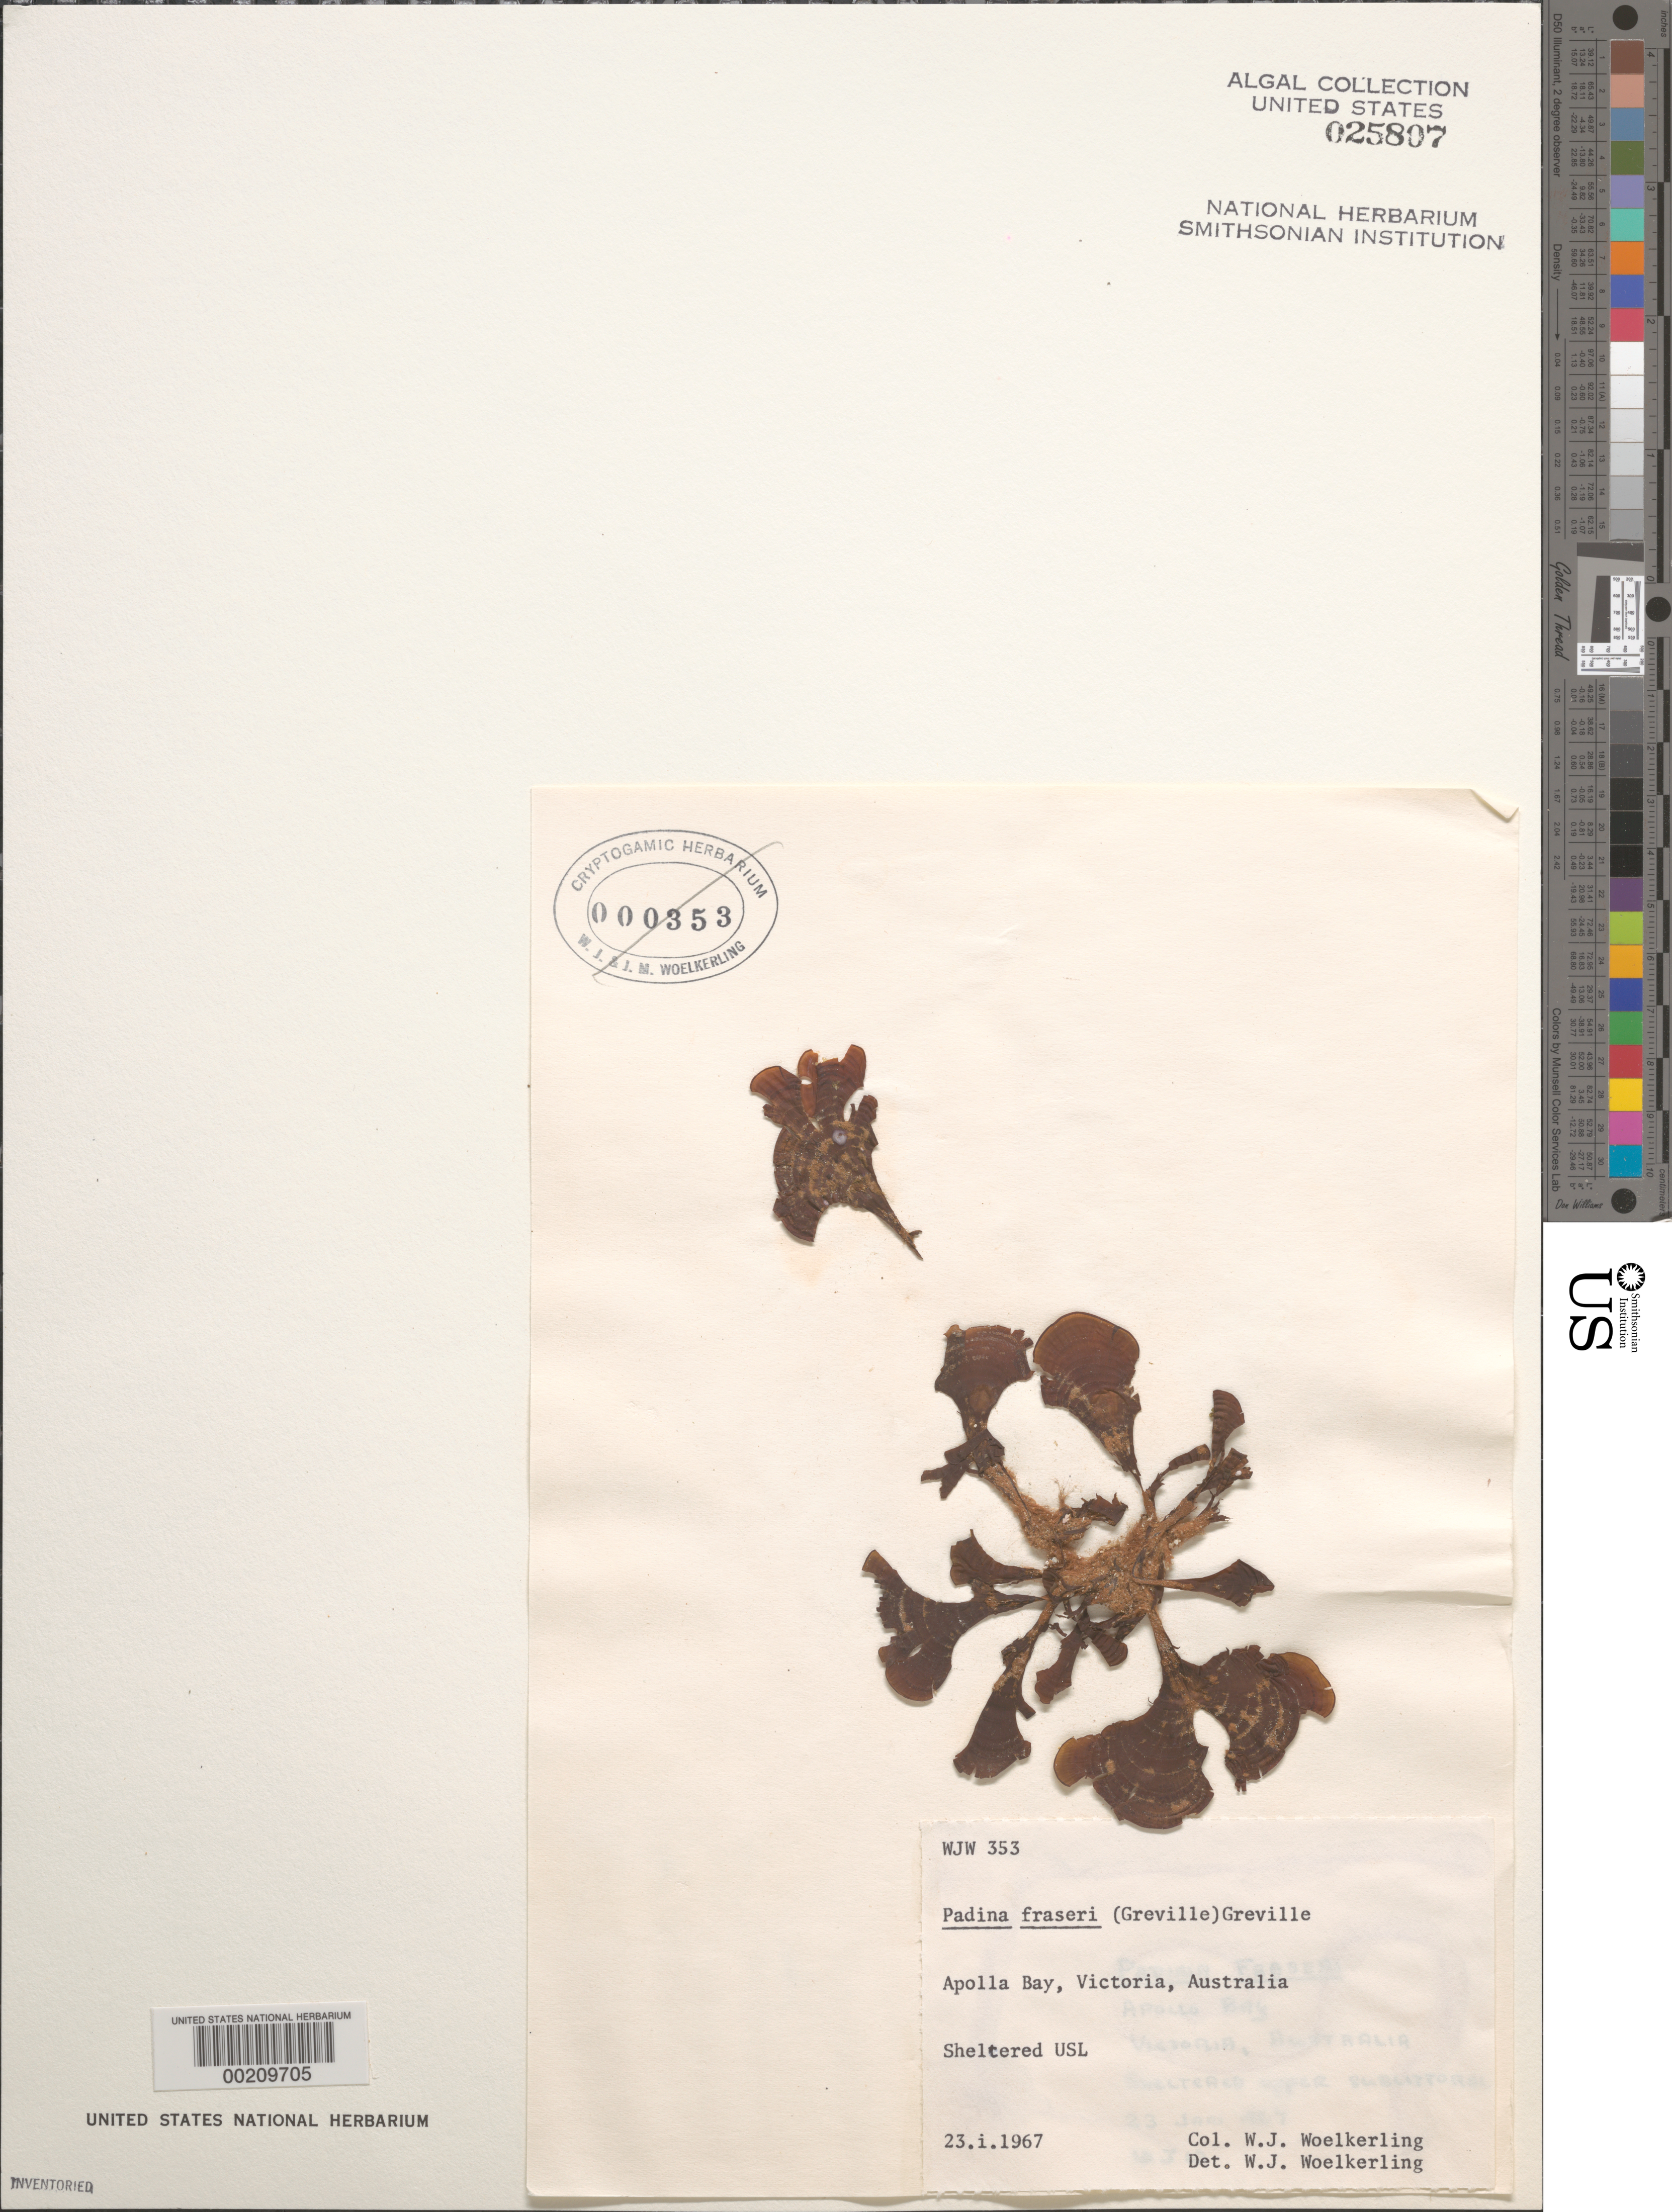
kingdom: Chromista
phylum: Ochrophyta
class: Phaeophyceae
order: Dictyotales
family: Dictyotaceae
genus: Padina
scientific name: Padina fraseri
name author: (Grev.) Grev.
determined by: Woelkerling, W. J.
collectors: W. Woelkerling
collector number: WJW 353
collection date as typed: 23 Jan 1967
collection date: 1967-01-23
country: Australia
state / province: Victoria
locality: Apollo bay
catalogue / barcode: US 25807